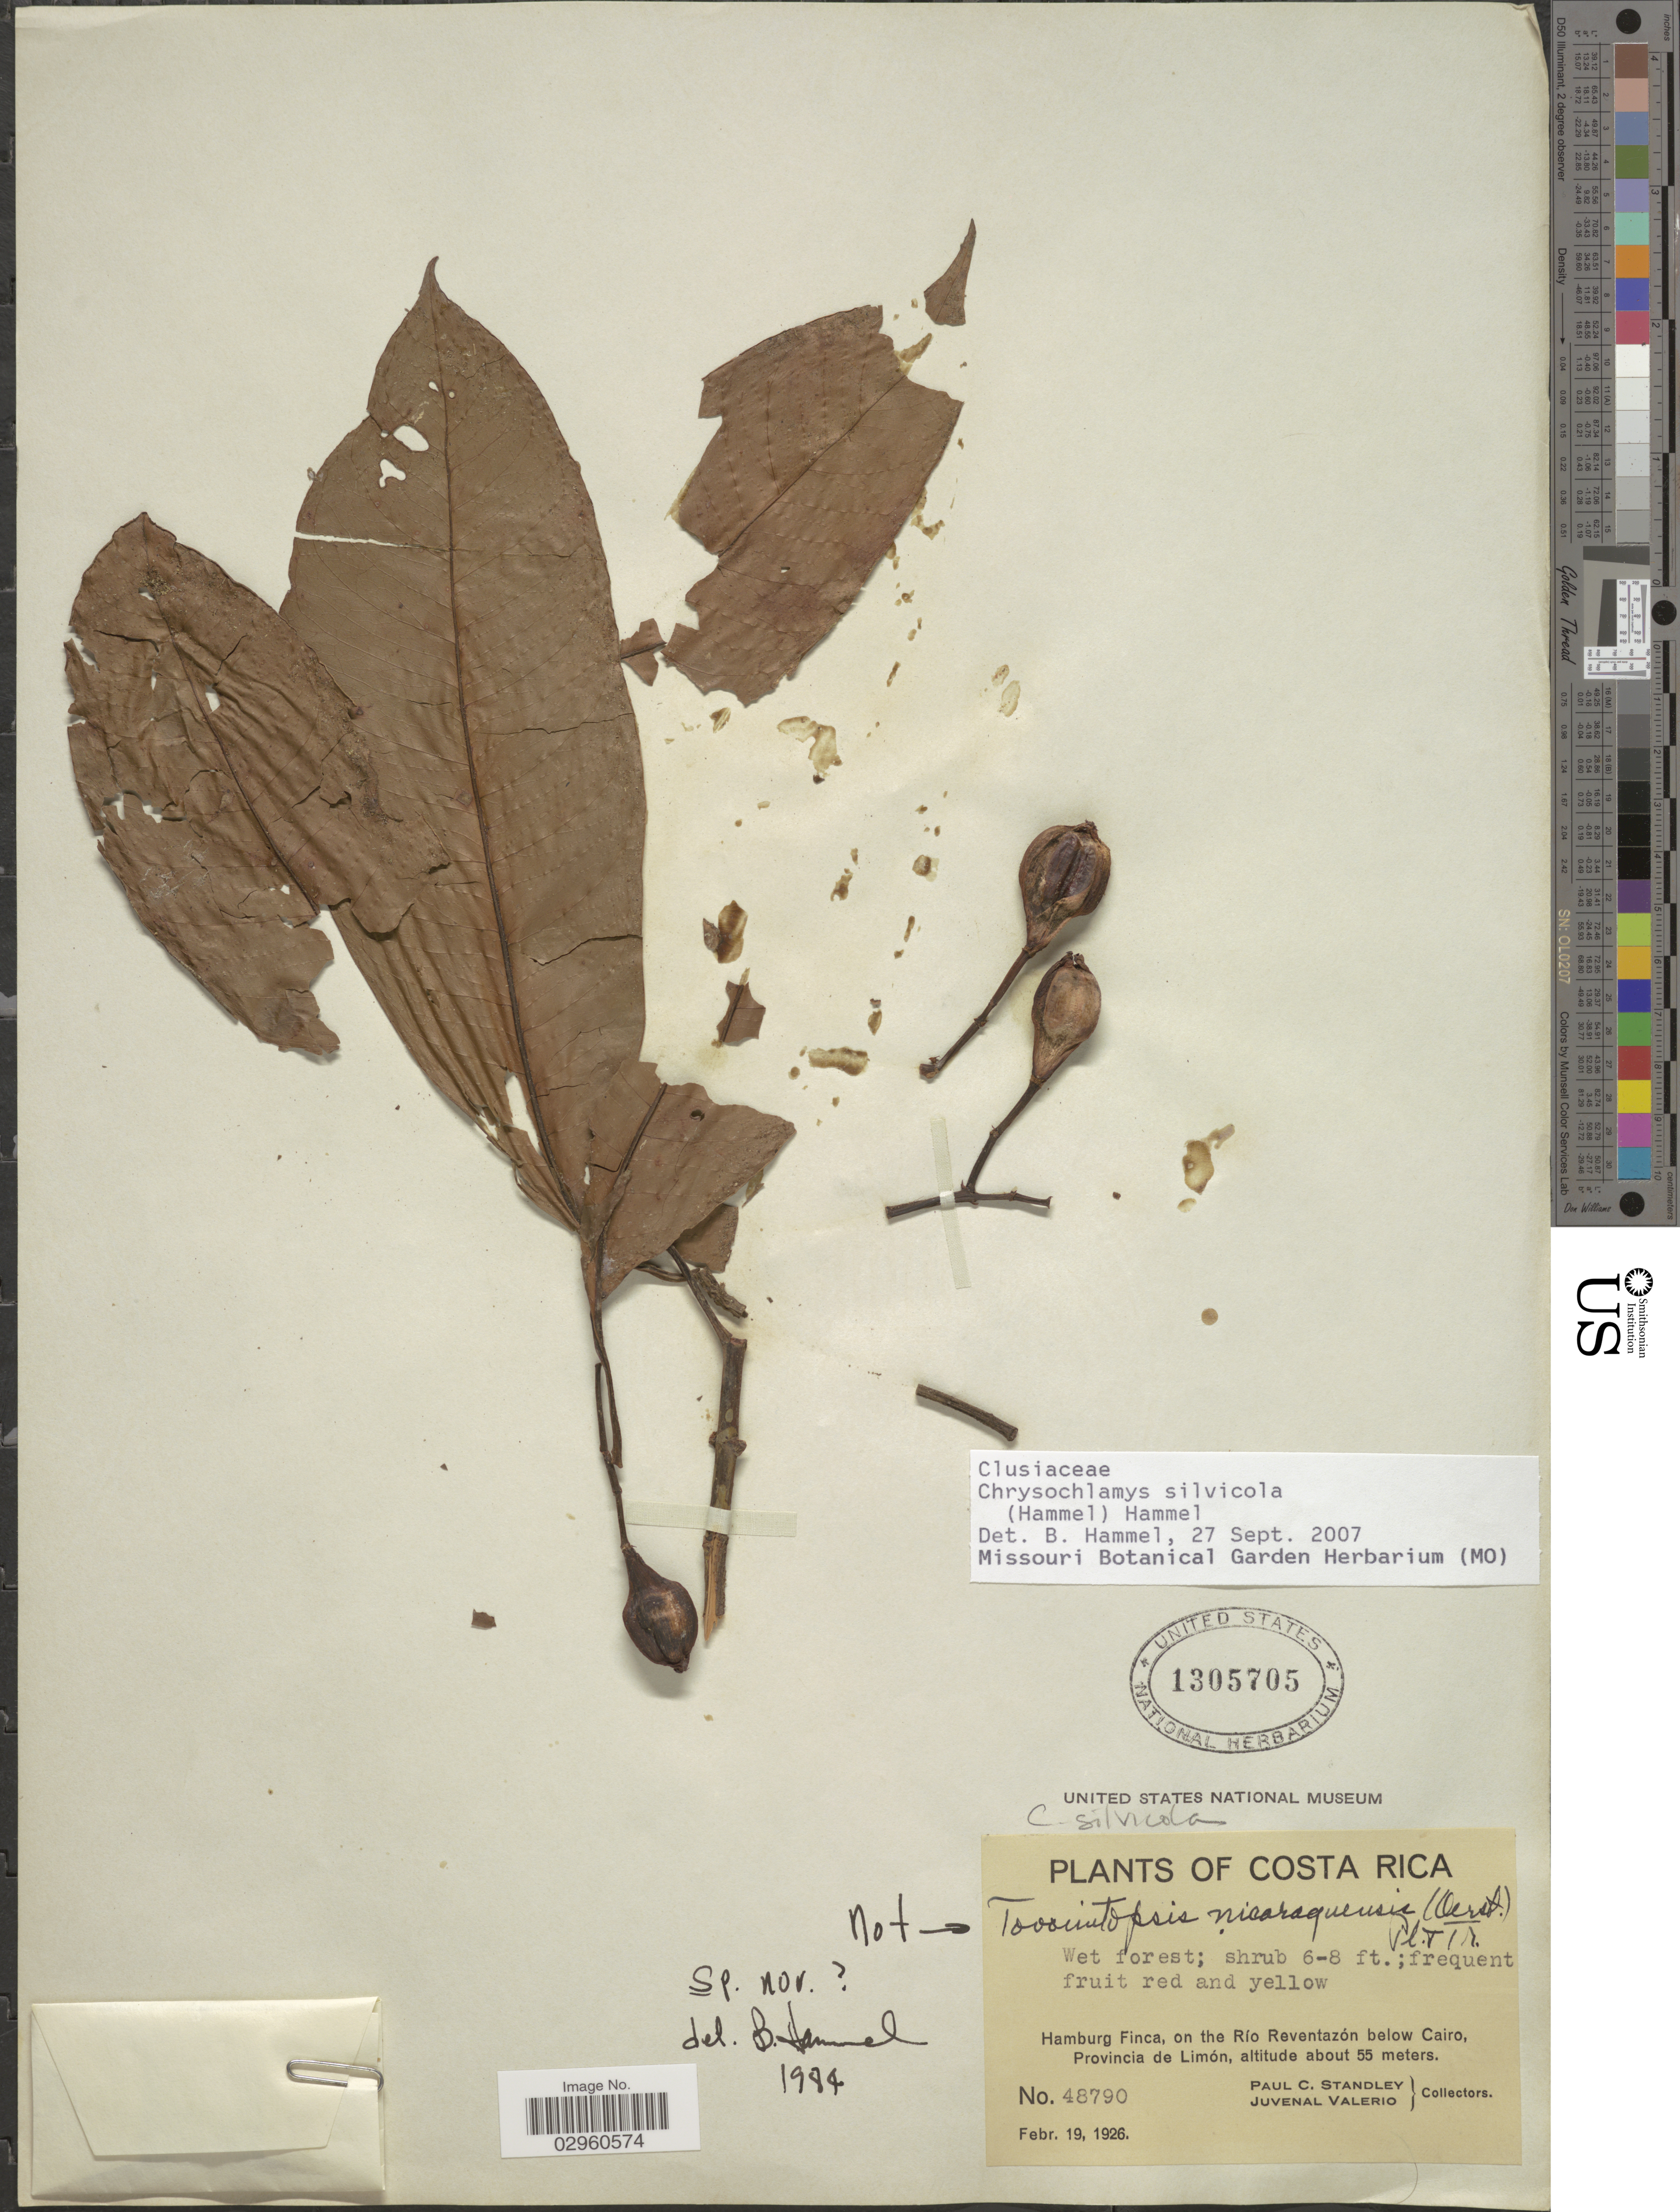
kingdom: Plantae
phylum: Tracheophyta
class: Magnoliopsida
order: Malpighiales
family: Clusiaceae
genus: Chrysochlamys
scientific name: Chrysochlamys silvicola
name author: (Hammel) Hammel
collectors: P. C. Standley & J. Valerio R.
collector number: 48790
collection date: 1926-02-19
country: Costa Rica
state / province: Limón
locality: Hamburg Finca, on the Río Reventazón below Cairo, Provincia de Limón.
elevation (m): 55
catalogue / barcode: US 1305705